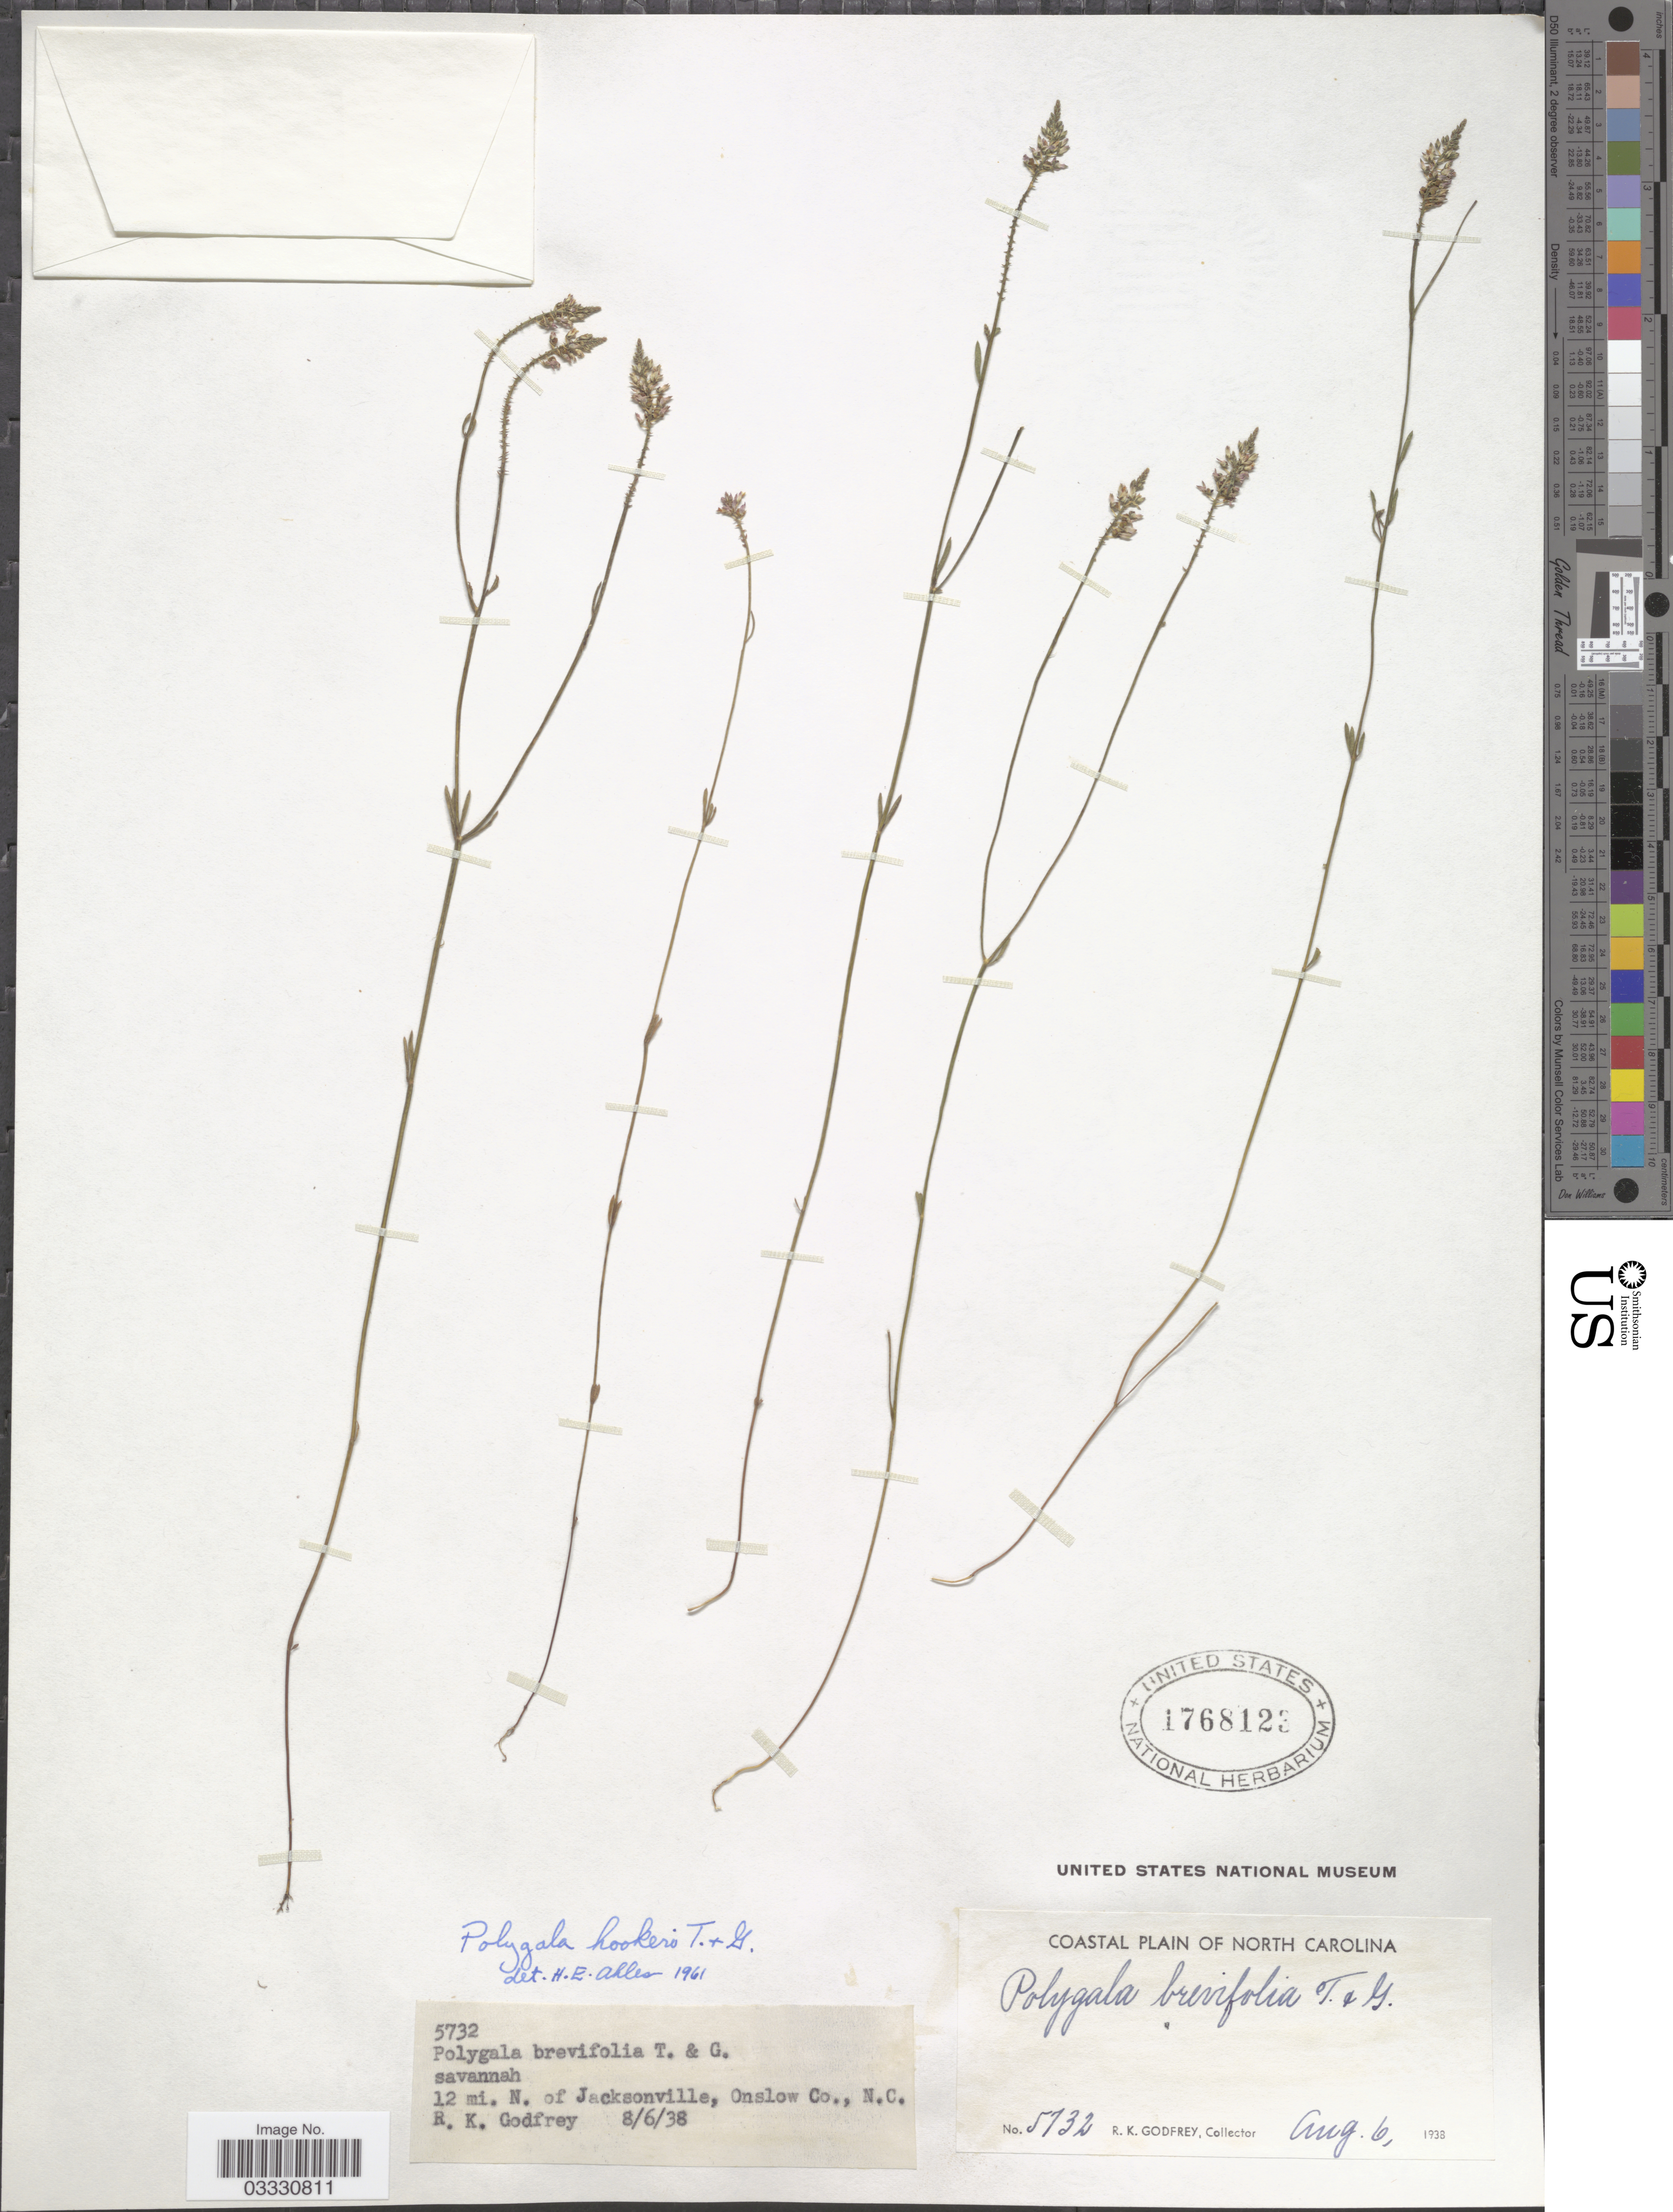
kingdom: Plantae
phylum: Tracheophyta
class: Magnoliopsida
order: Fabales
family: Polygalaceae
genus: Polygala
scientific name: Polygala hookeri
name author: Torr. & A. Gray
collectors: R. K. Godfrey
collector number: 5732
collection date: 1938-08-06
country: United States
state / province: North Carolina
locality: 12 mi. N. of Jacksonville, Onslow Co., Coastal Plain of North Carolina.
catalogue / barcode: US 1768123